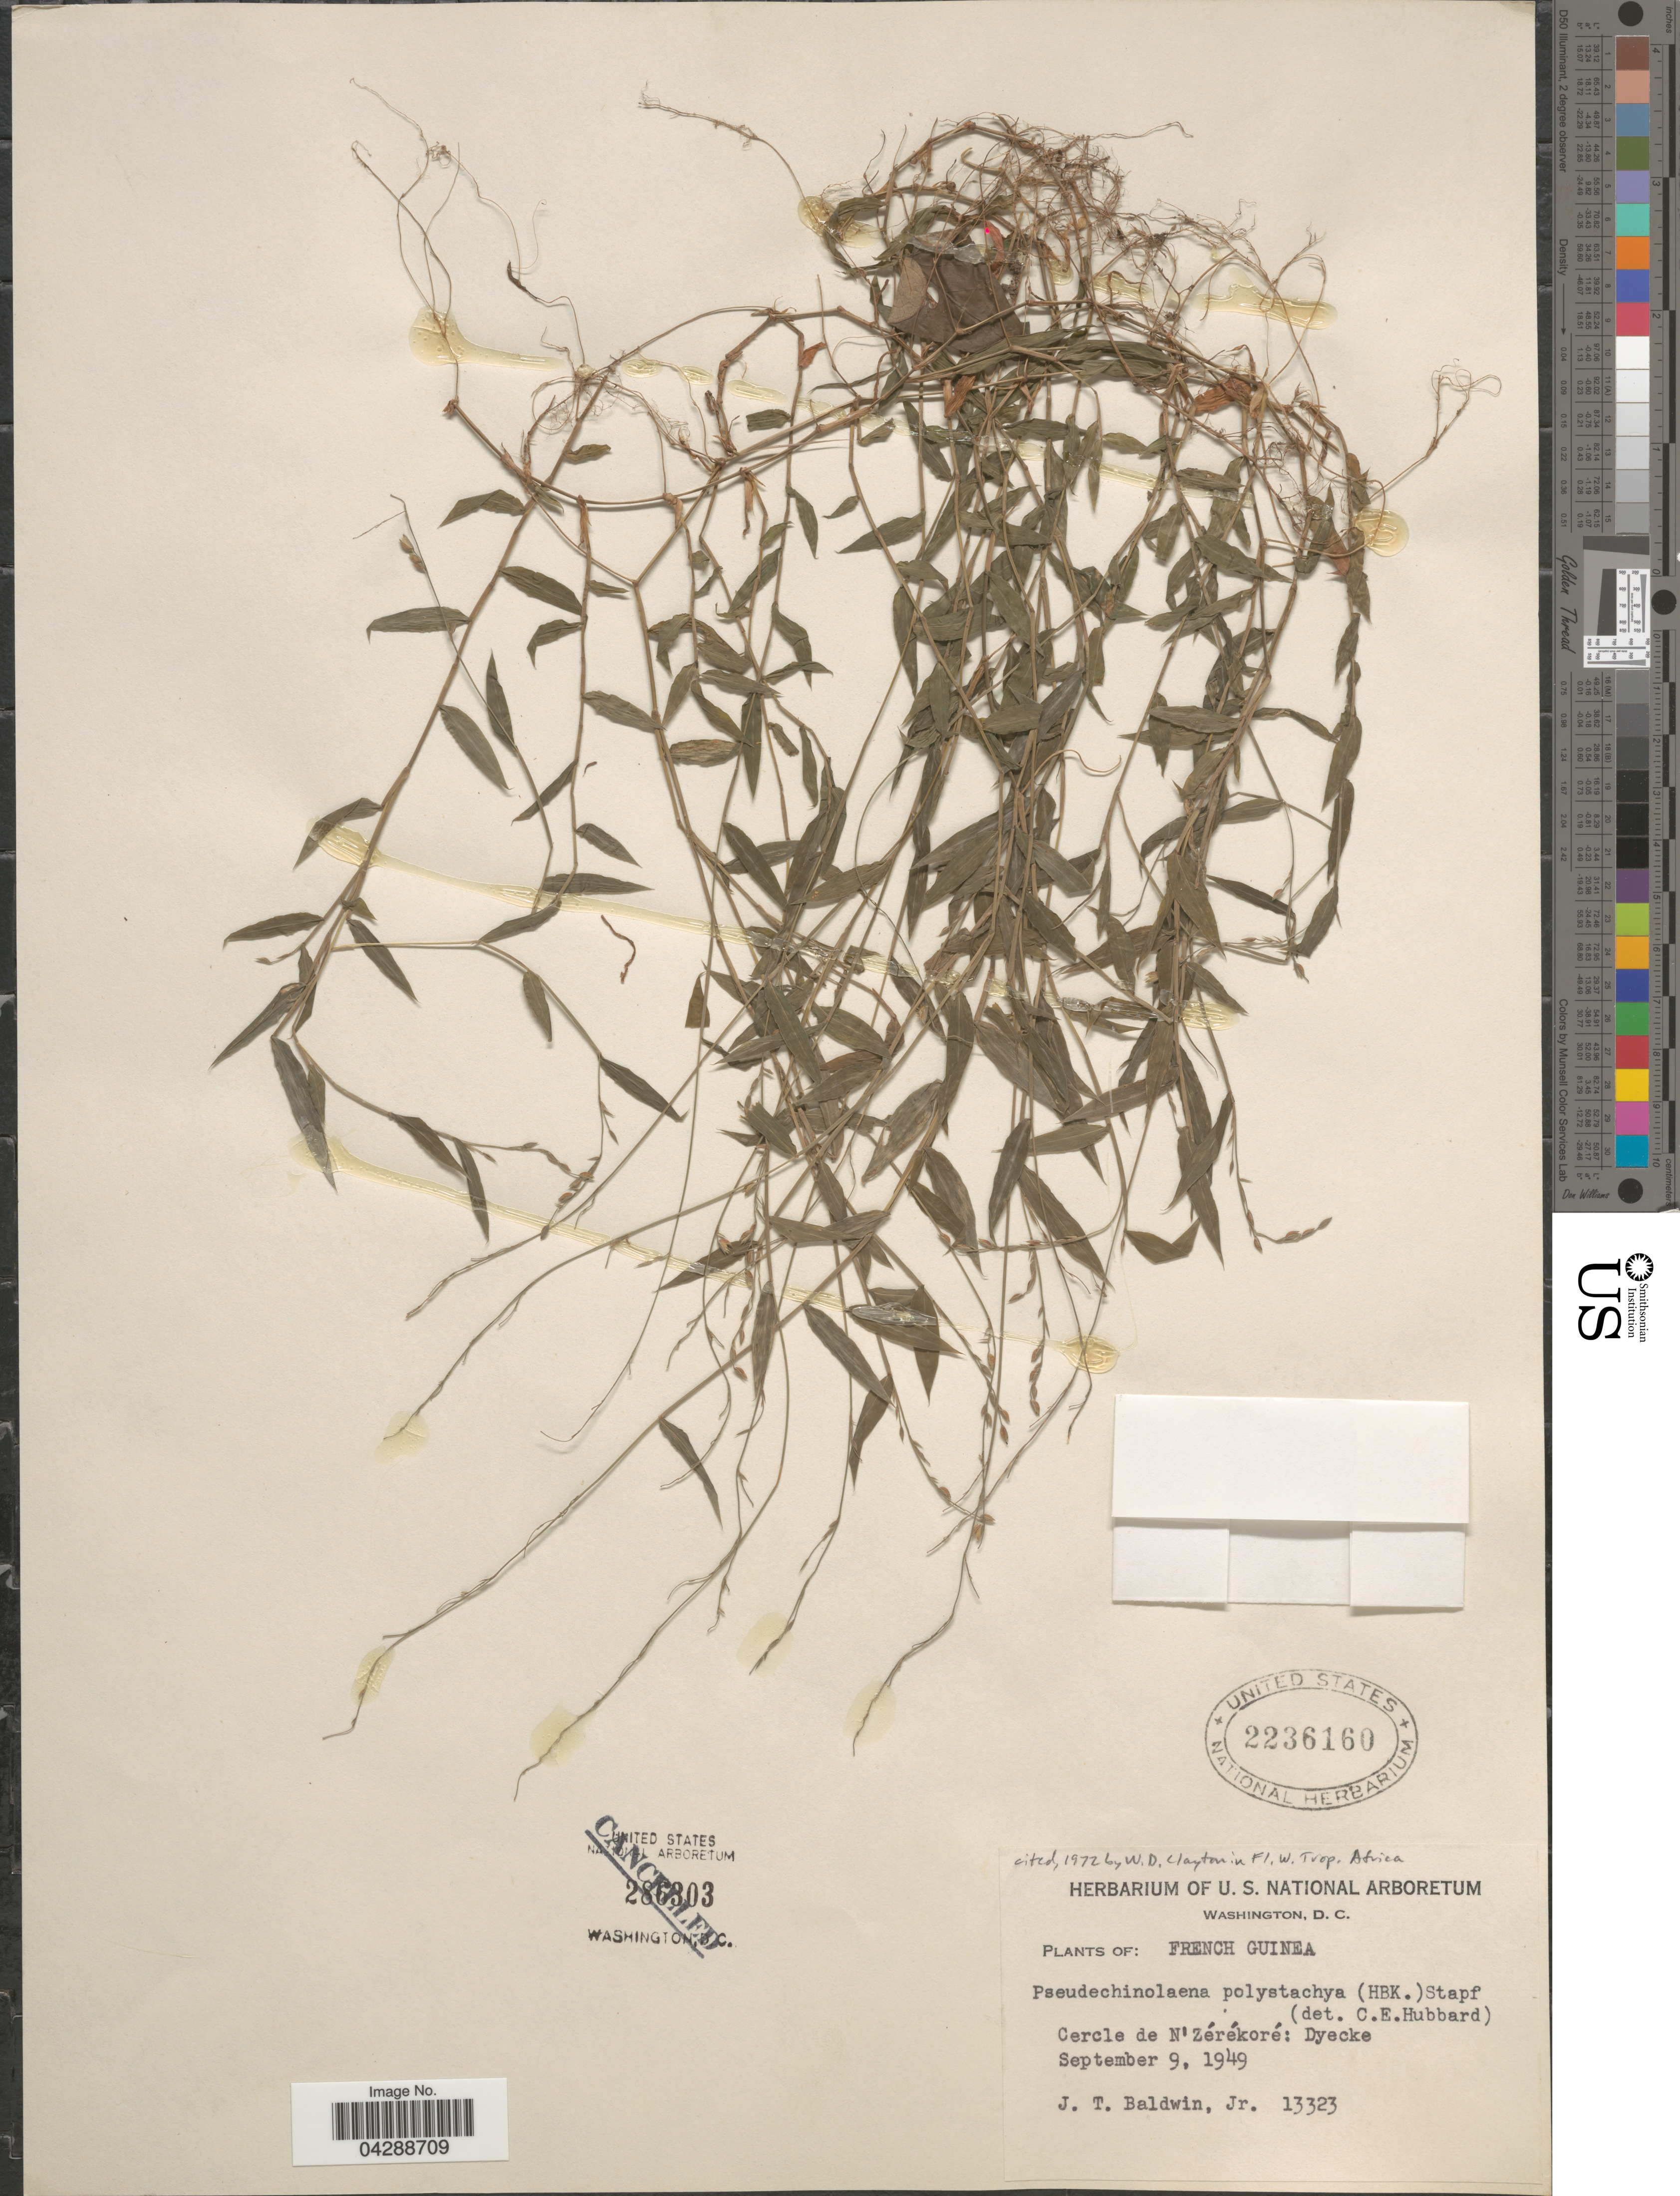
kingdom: Plantae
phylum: Tracheophyta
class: Liliopsida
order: Poales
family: Poaceae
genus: Pseudechinolaena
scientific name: Pseudechinolaena polystachya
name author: (Kunth) Stapf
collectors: J. T. Baldwin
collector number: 13323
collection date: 1949-09-09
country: Guinea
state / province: Nzérékoré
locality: French Guinea. Cercle de N'Zérékoré: Dyecke.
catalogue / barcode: US 2236160